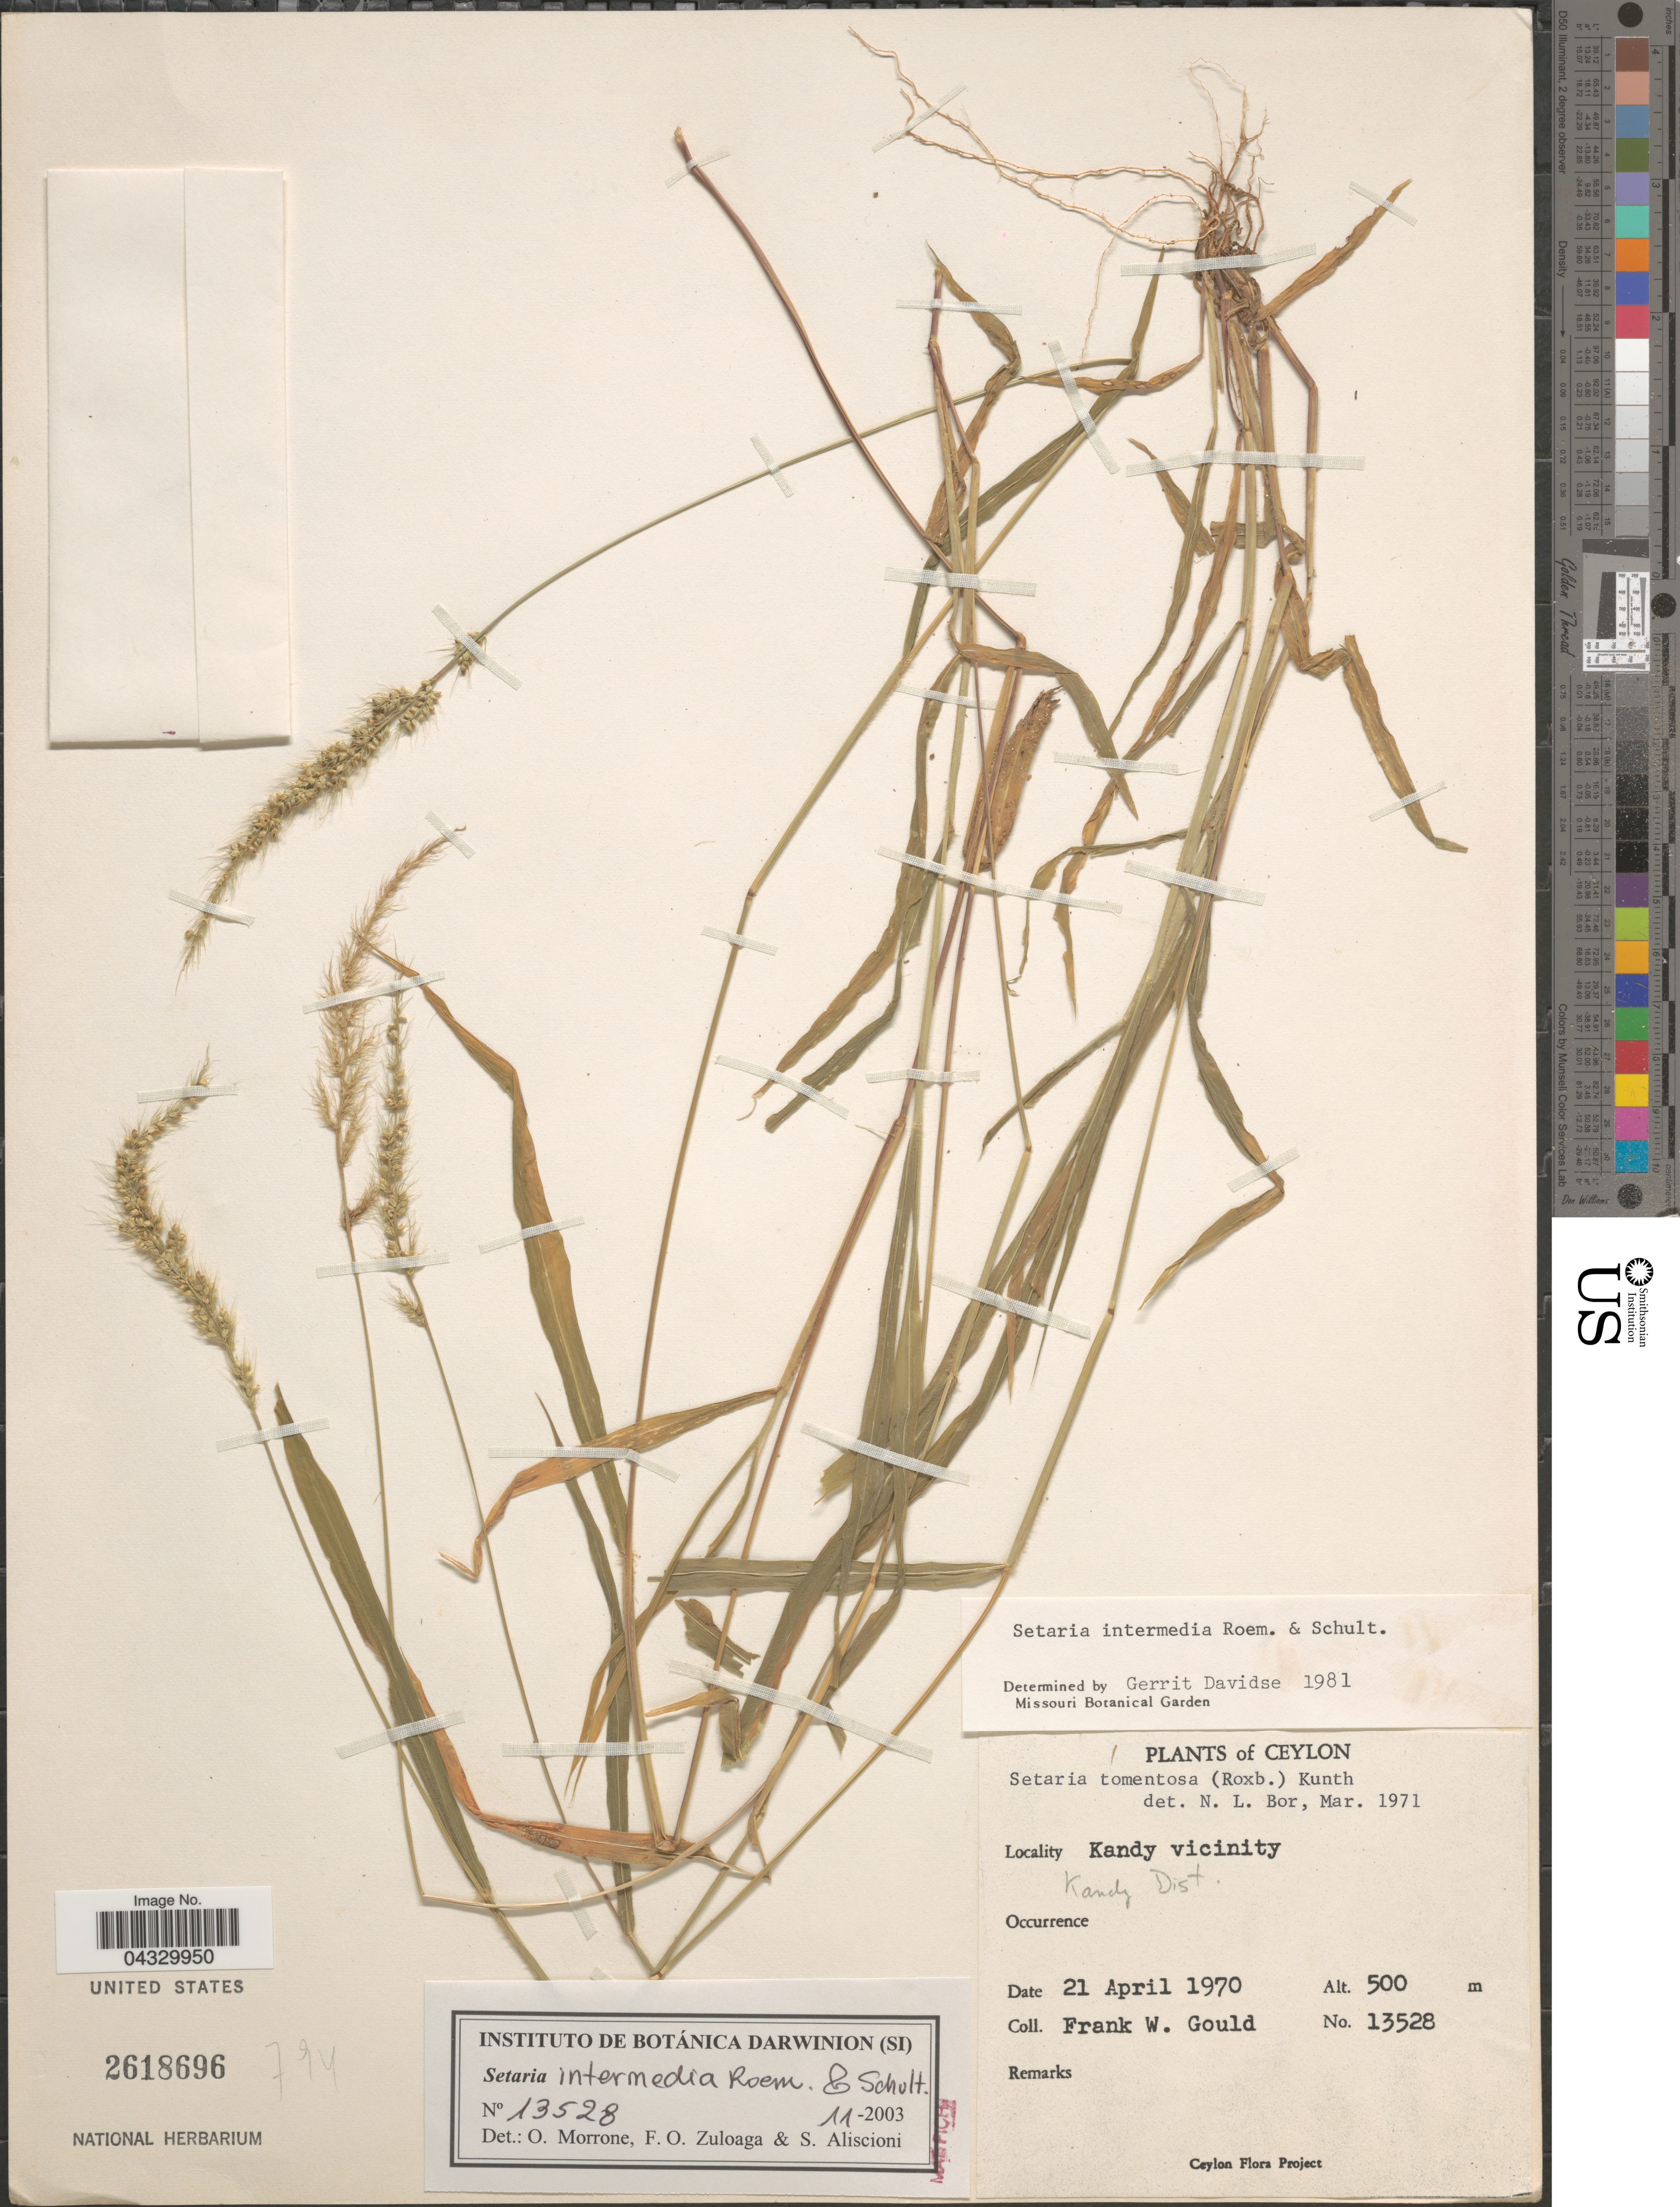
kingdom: Plantae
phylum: Tracheophyta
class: Liliopsida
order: Poales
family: Poaceae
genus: Setaria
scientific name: Setaria intermedia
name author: Roem. & Schult.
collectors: F. W. Gould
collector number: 13528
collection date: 1970-04-21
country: Sri Lanka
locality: Ceylon. Kandy vicinity. Kandy Dist.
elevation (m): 500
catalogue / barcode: US 2618696